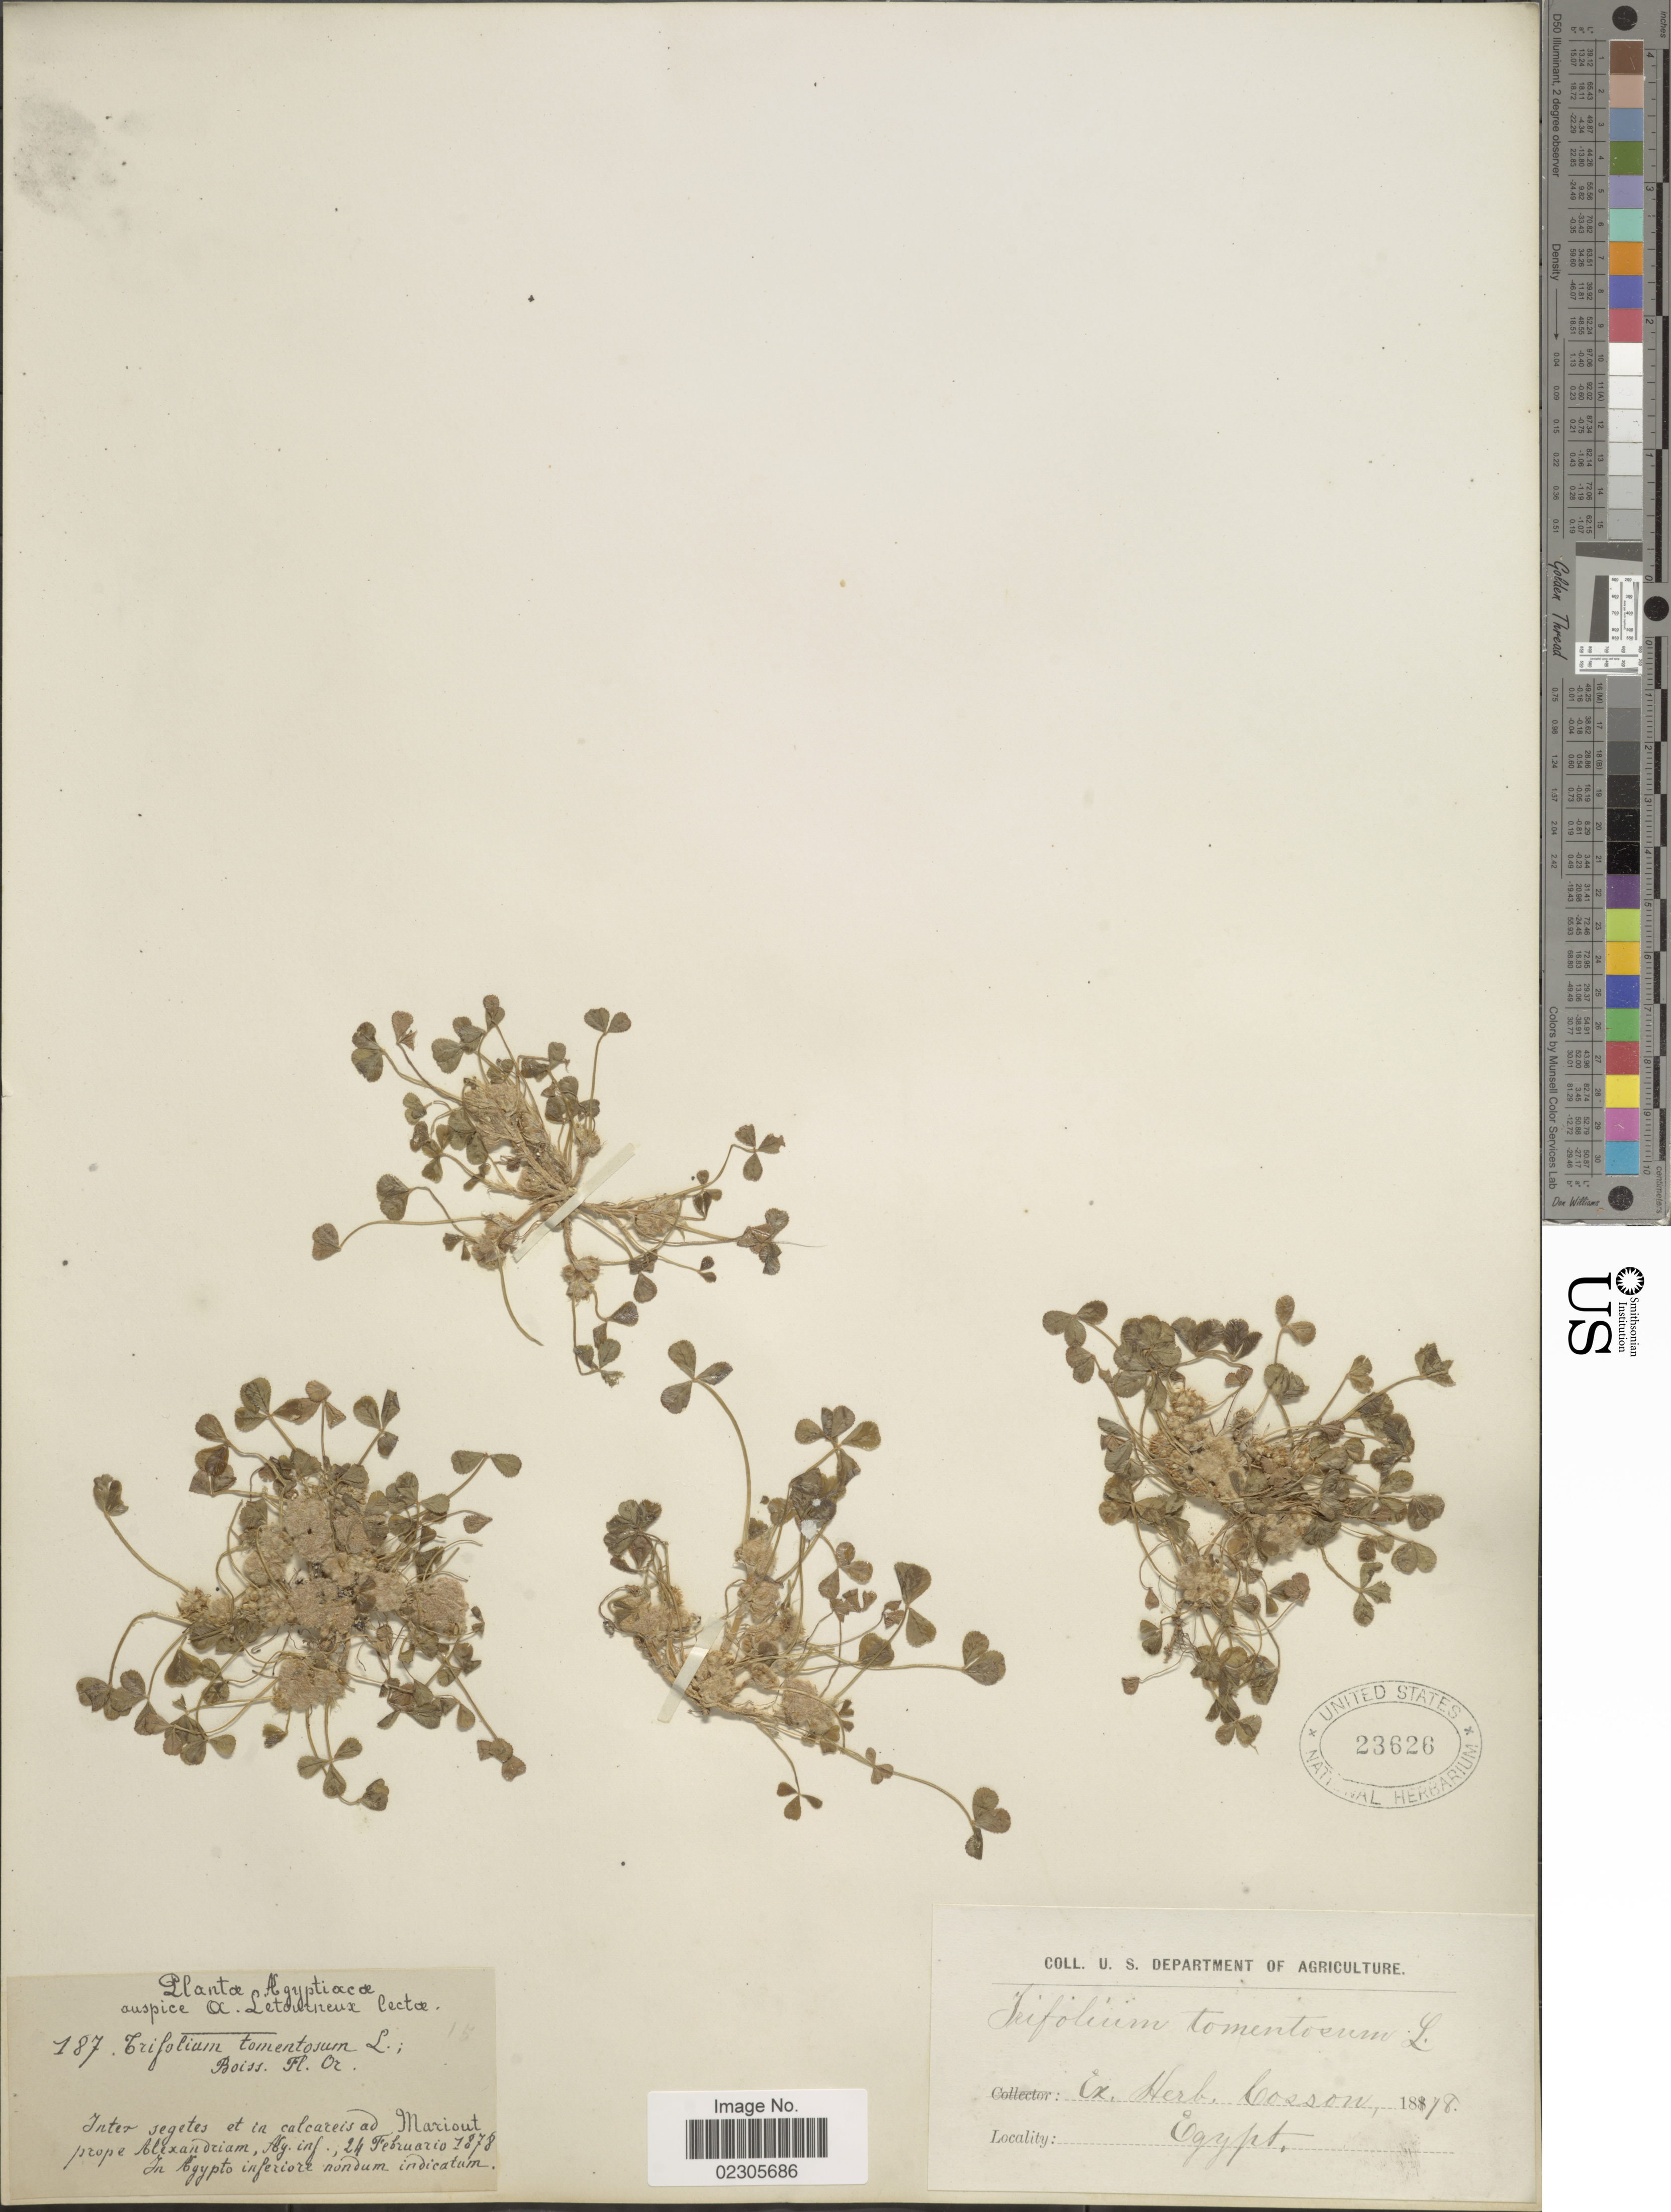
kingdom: Plantae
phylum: Tracheophyta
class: Magnoliopsida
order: Fabales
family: Fabaceae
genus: Trifolium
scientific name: Trifolium tomentosum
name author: L.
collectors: ex herb. Cosson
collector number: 187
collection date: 1878-02-24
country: Egypt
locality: Inter segetes et in calcareis ad Mariout prope Alexandriam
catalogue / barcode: US 23626